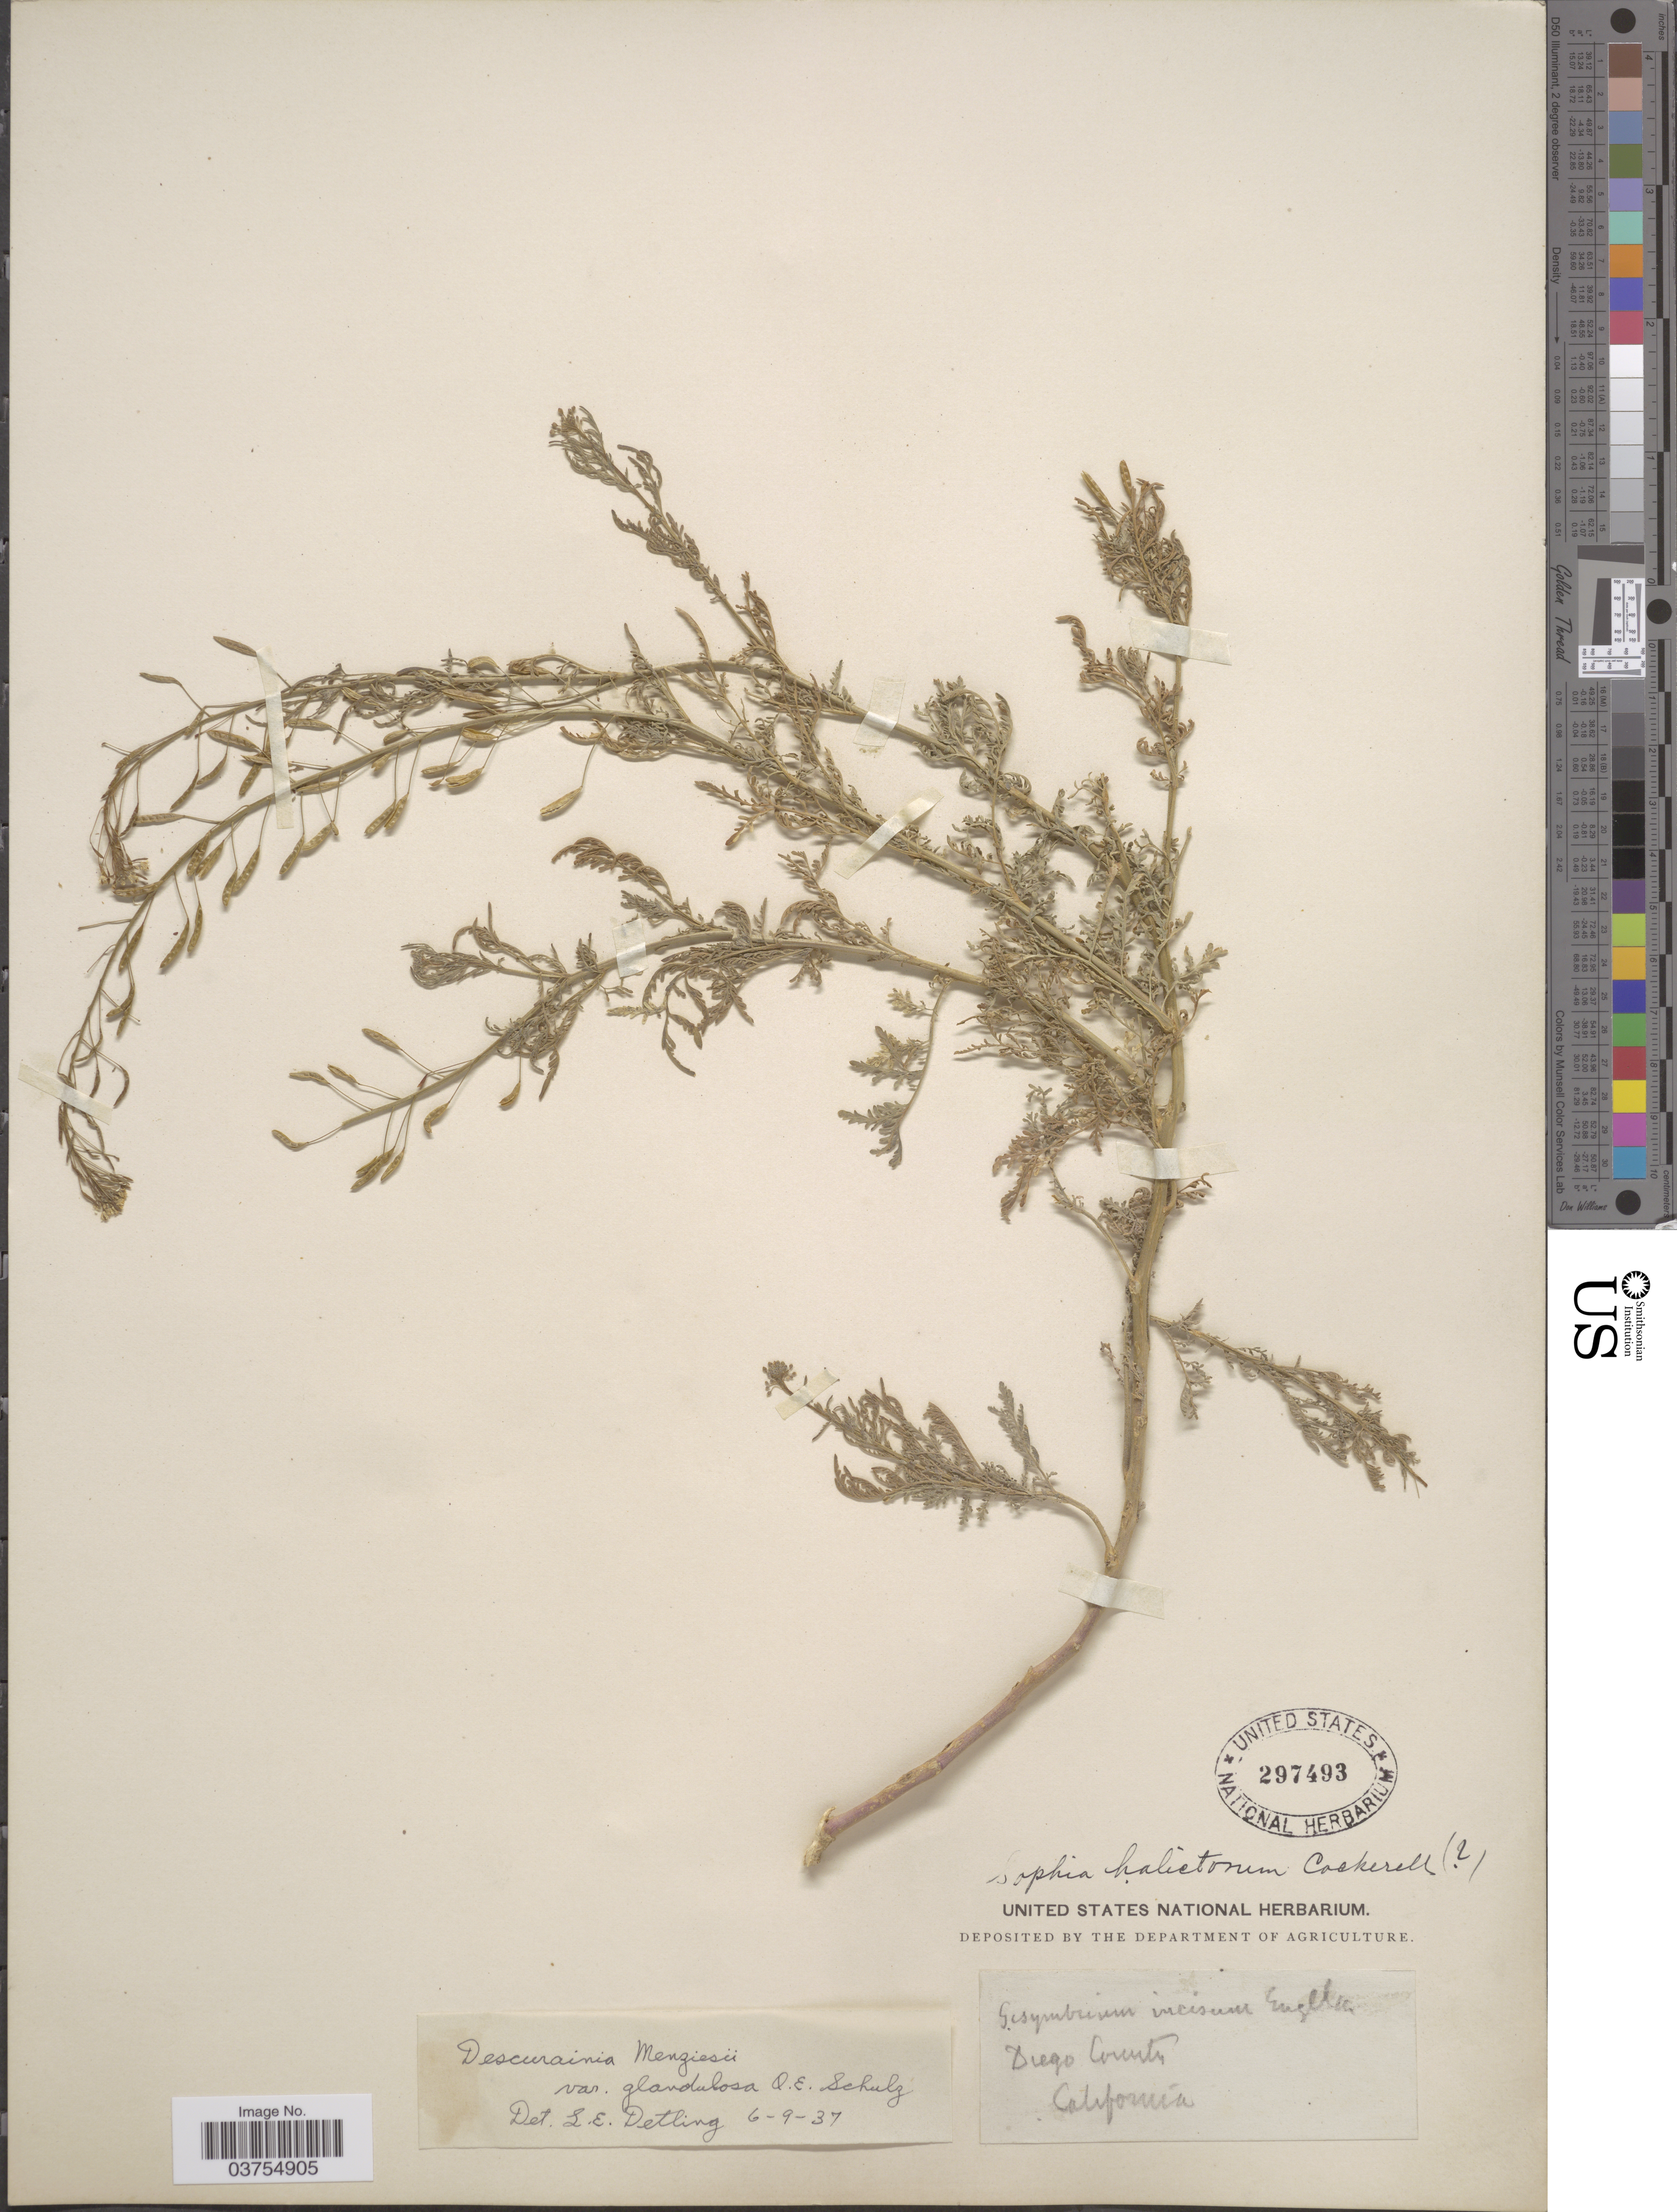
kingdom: Plantae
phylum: Tracheophyta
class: Magnoliopsida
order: Brassicales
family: Brassicaceae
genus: Descurainia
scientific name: Descurainia pinnata subsp. menziesii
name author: (DC.) Detling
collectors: ex herb. United States National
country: United States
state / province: California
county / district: San Diego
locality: Diego County.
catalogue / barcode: US 297493